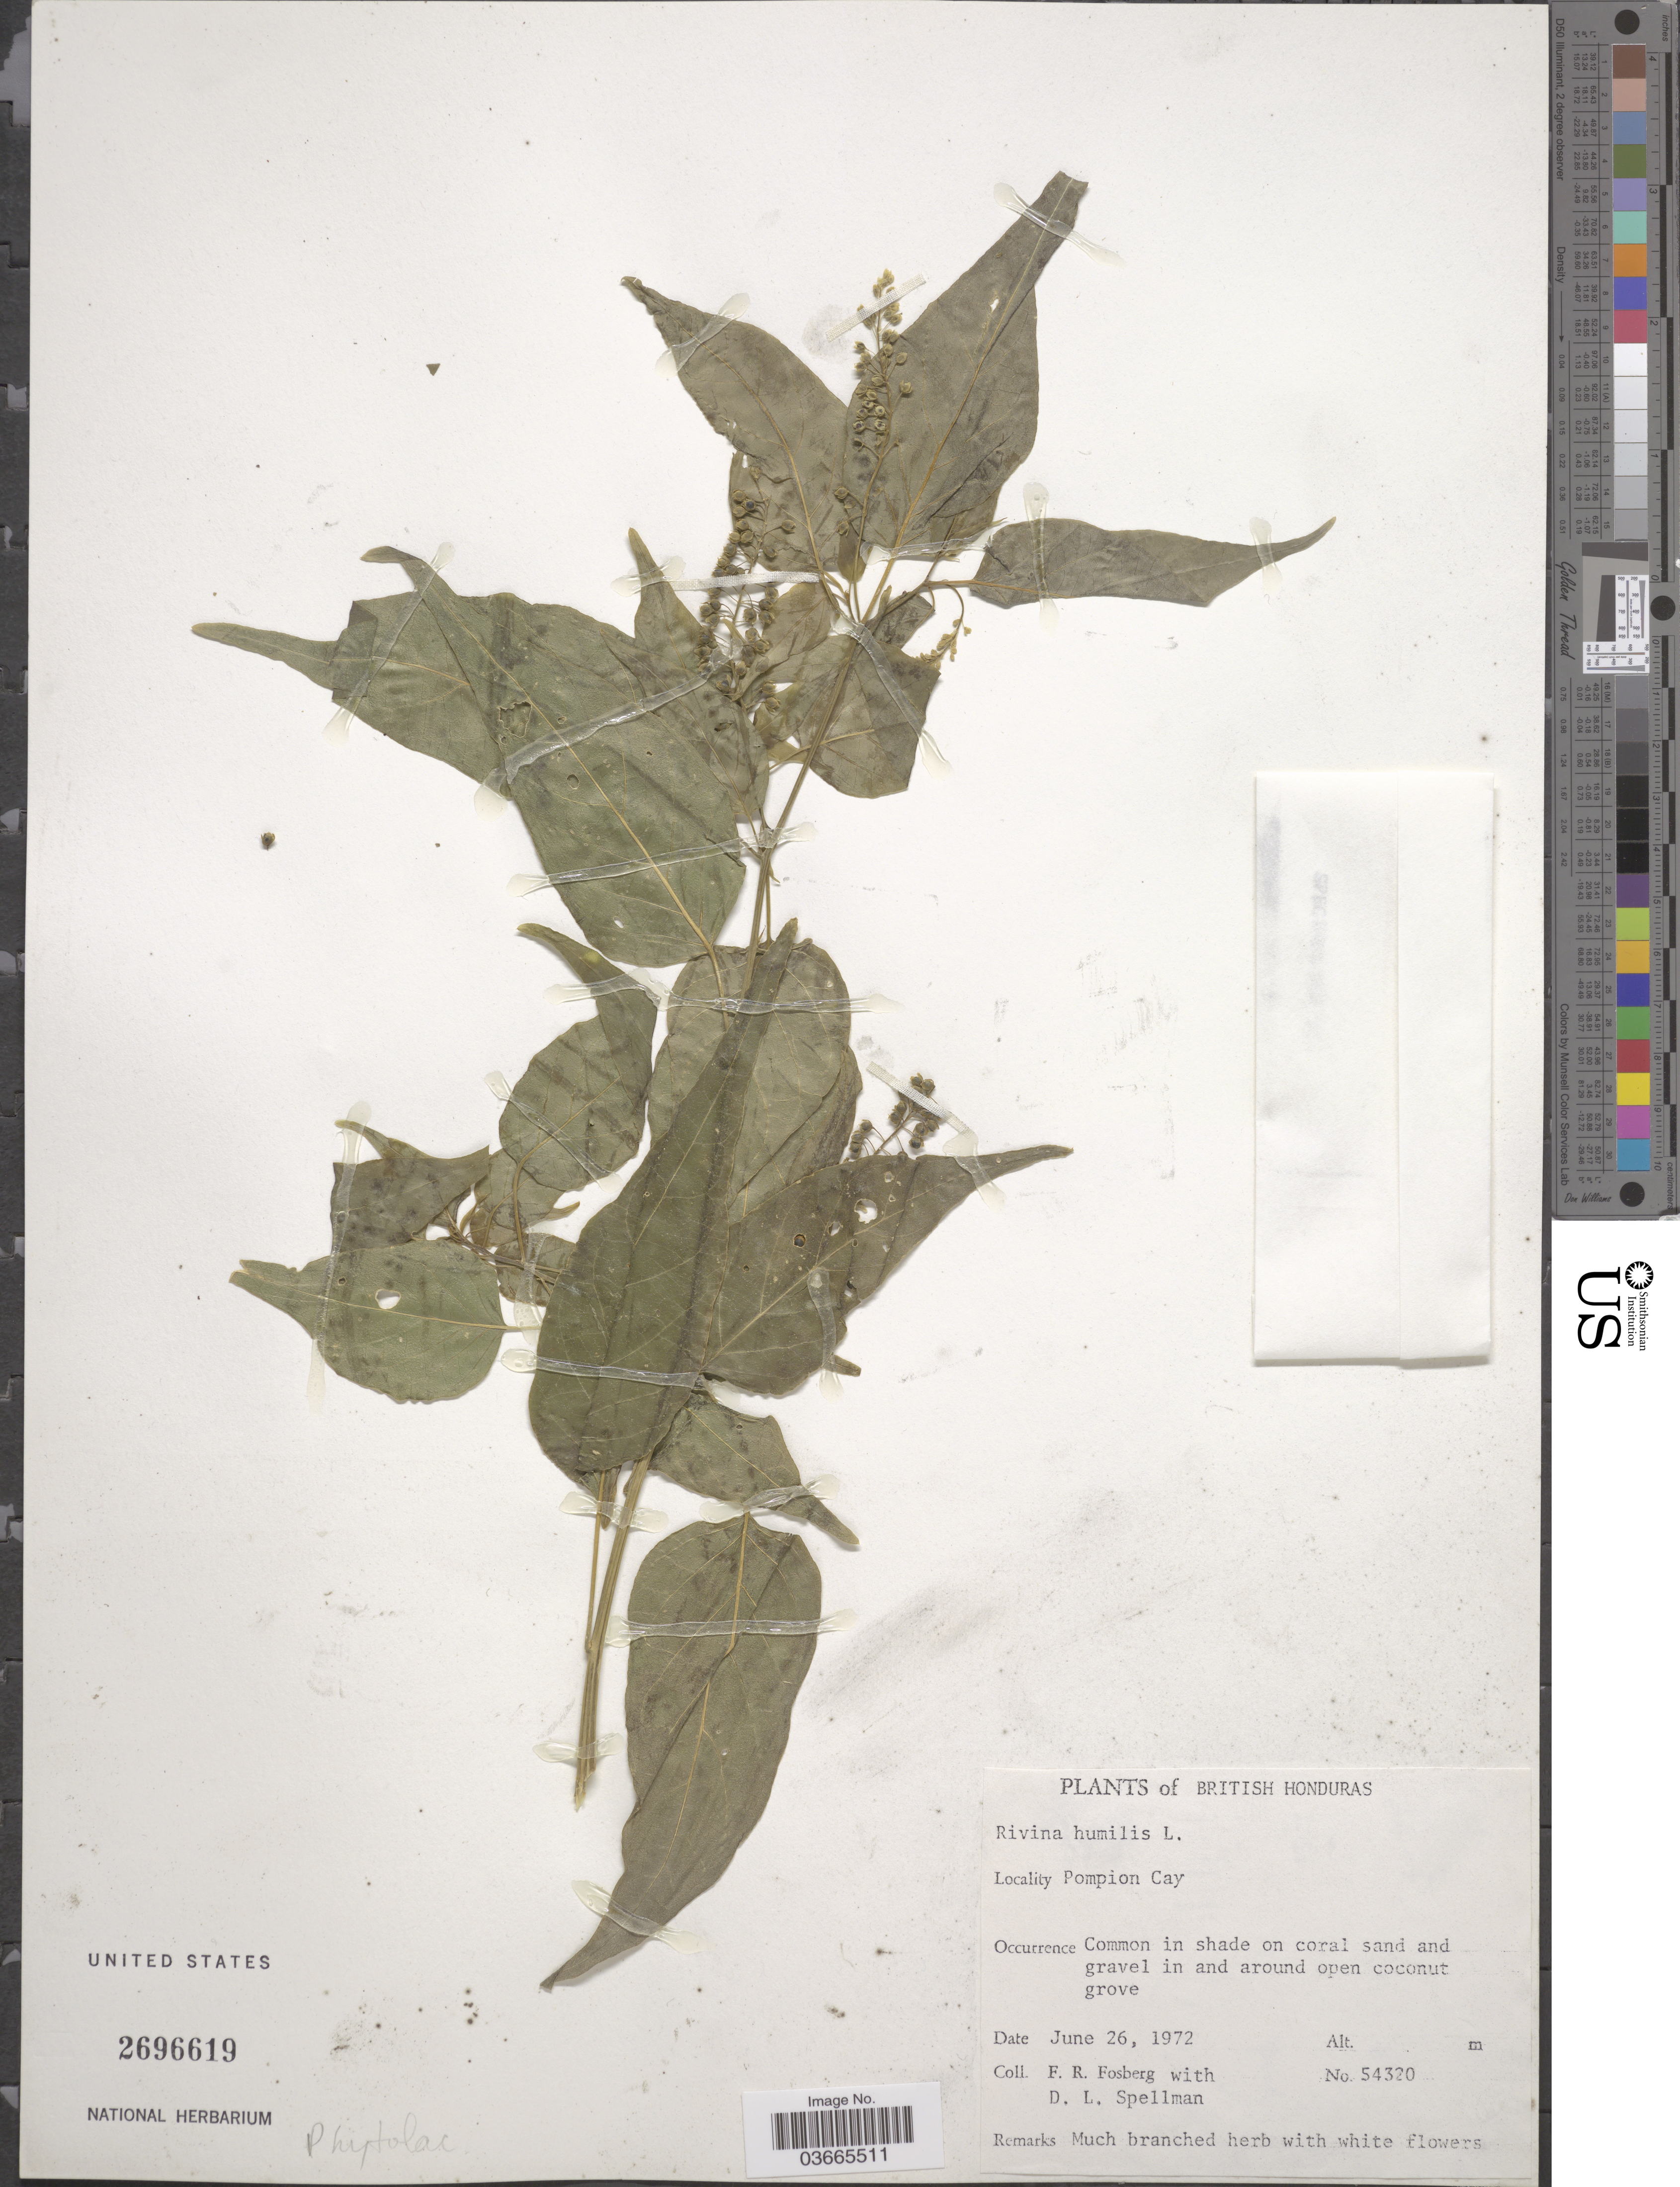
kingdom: Plantae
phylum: Tracheophyta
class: Magnoliopsida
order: Caryophyllales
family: Phytolaccaceae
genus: Rivina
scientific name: Rivina humilis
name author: L.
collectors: F. R. Fosberg & D. L. Spellman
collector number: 54320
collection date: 1972-06-26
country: Belize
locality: British Honduras. Pompion Cay.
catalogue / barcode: US 2696619